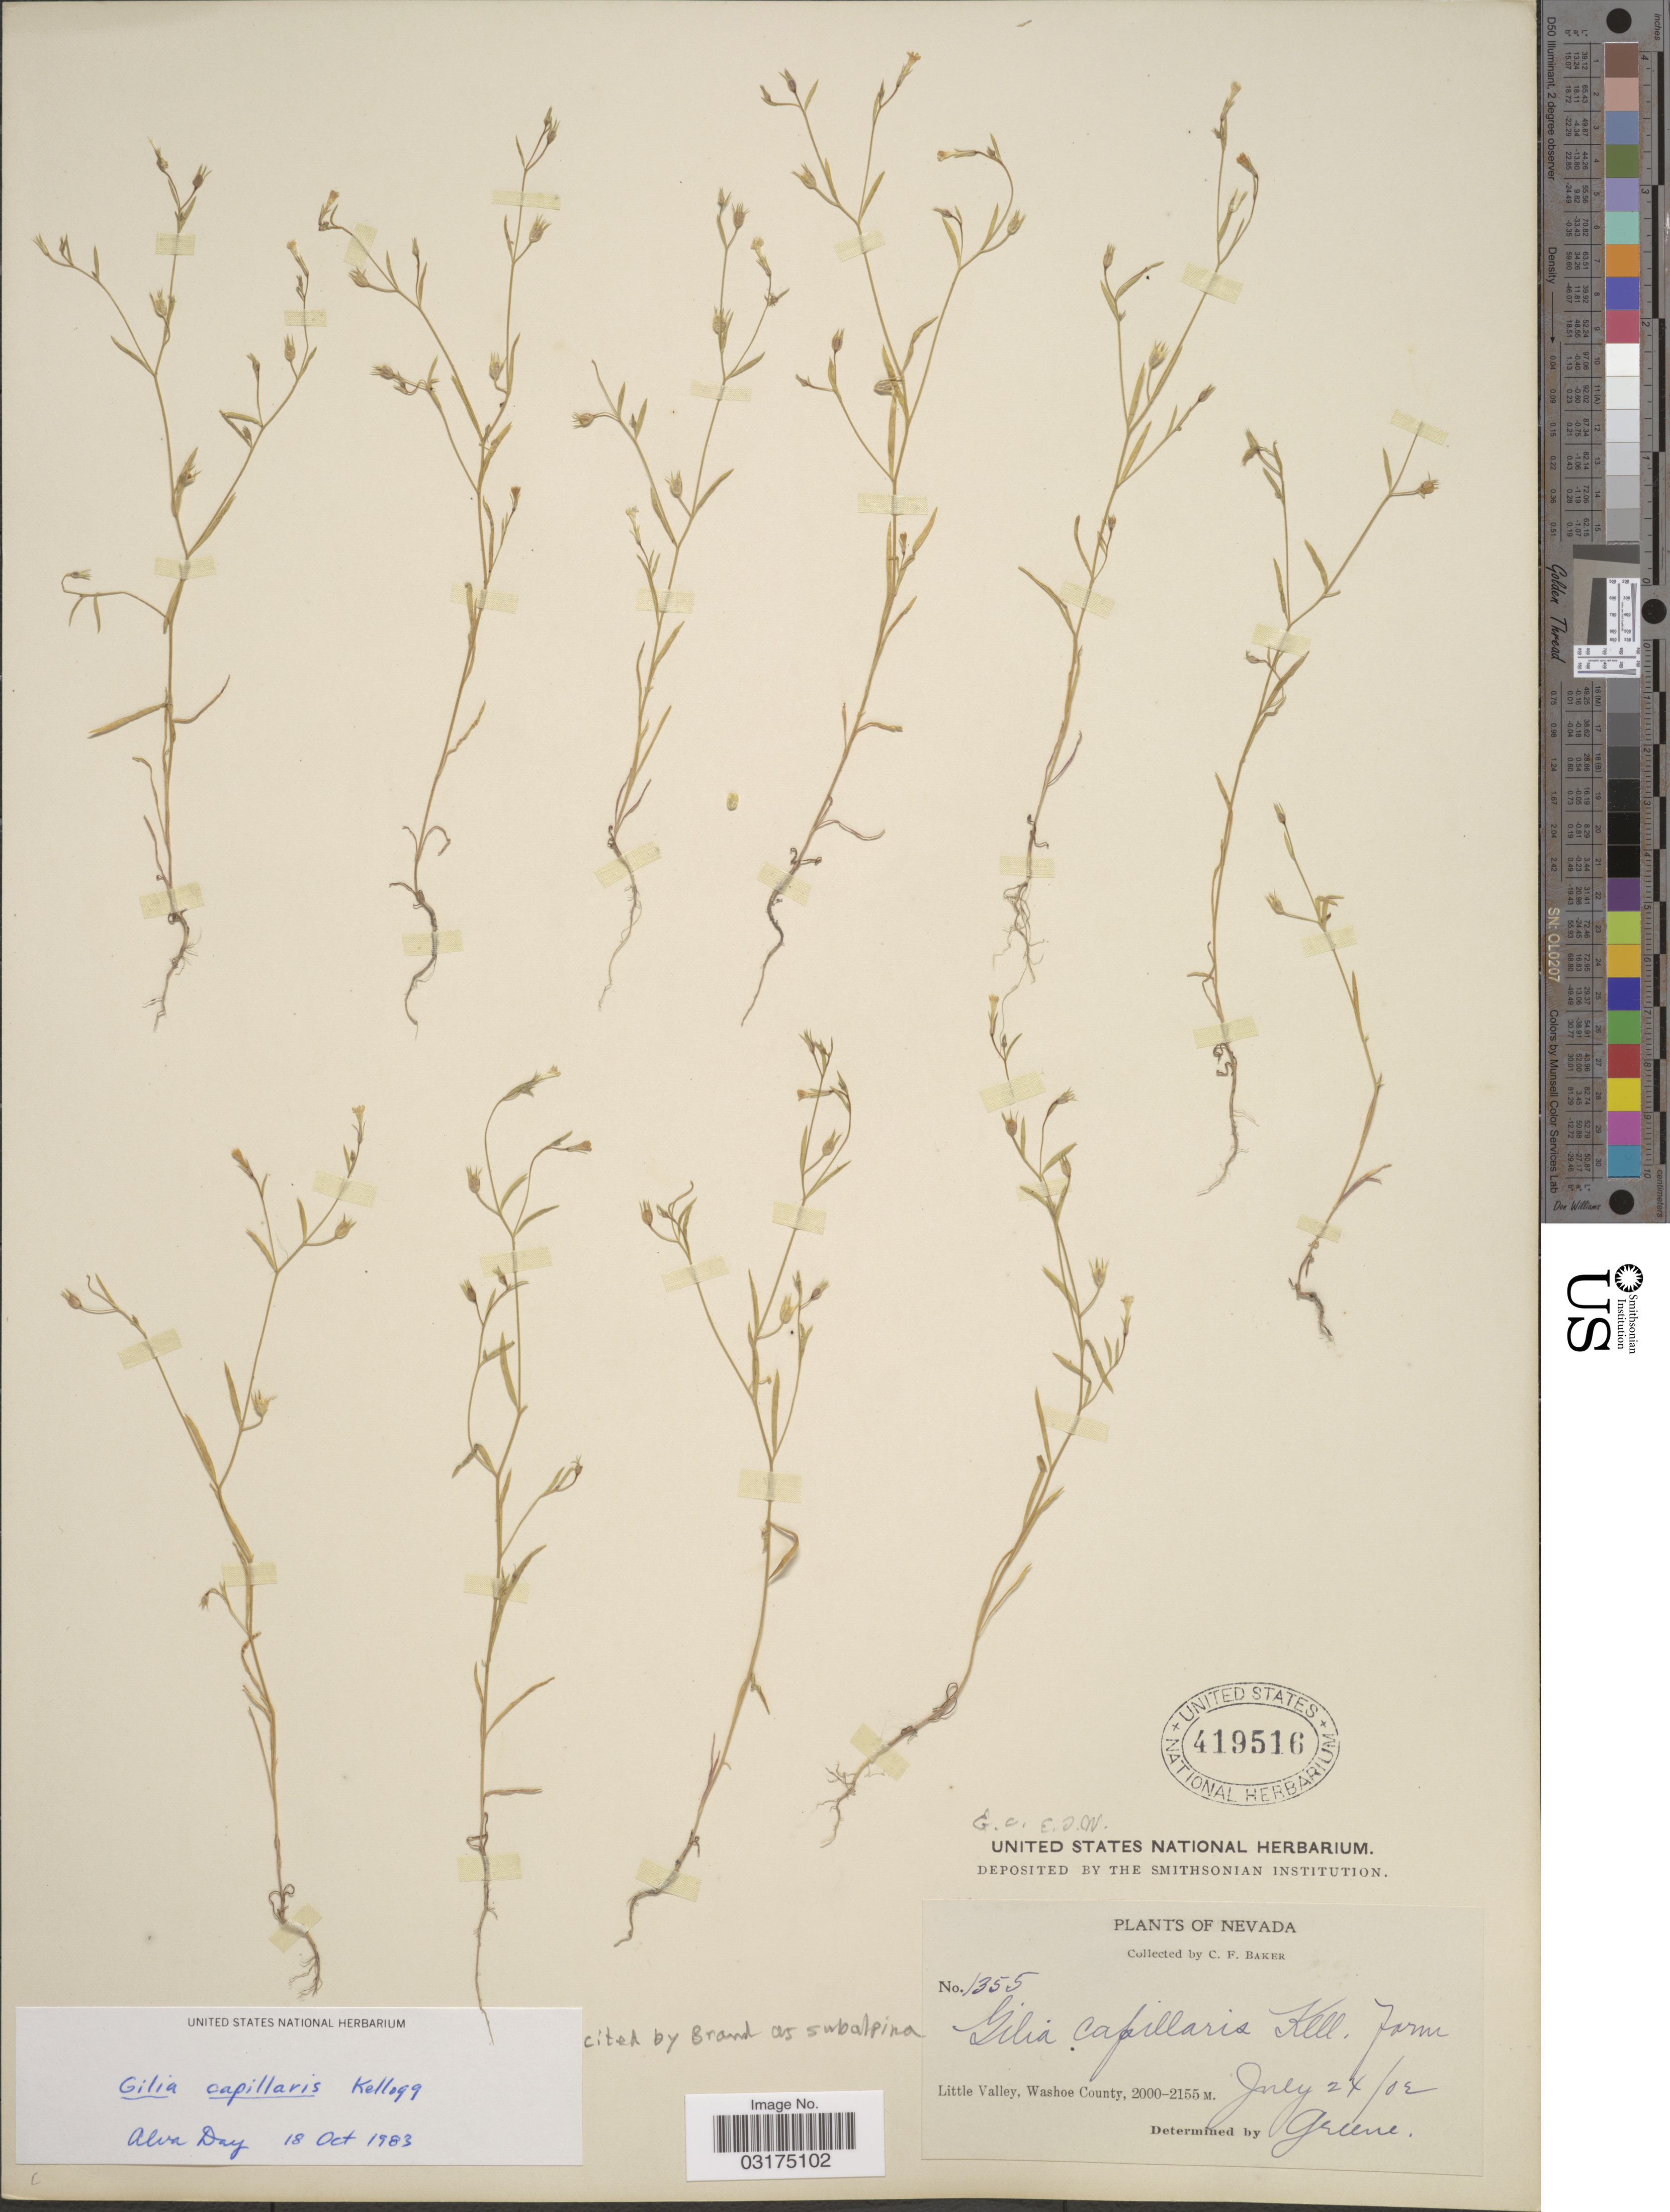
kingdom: Plantae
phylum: Tracheophyta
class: Magnoliopsida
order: Ericales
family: Polemoniaceae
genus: Navarretia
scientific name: Navarretia capillaris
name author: (Kellogg) Kuntze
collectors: C. F. Baker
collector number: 1355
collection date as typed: Transcribed d/m/y: 24/7/2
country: United States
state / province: Nevada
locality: Little Valley, Washoe County.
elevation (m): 2000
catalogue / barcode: US 419516